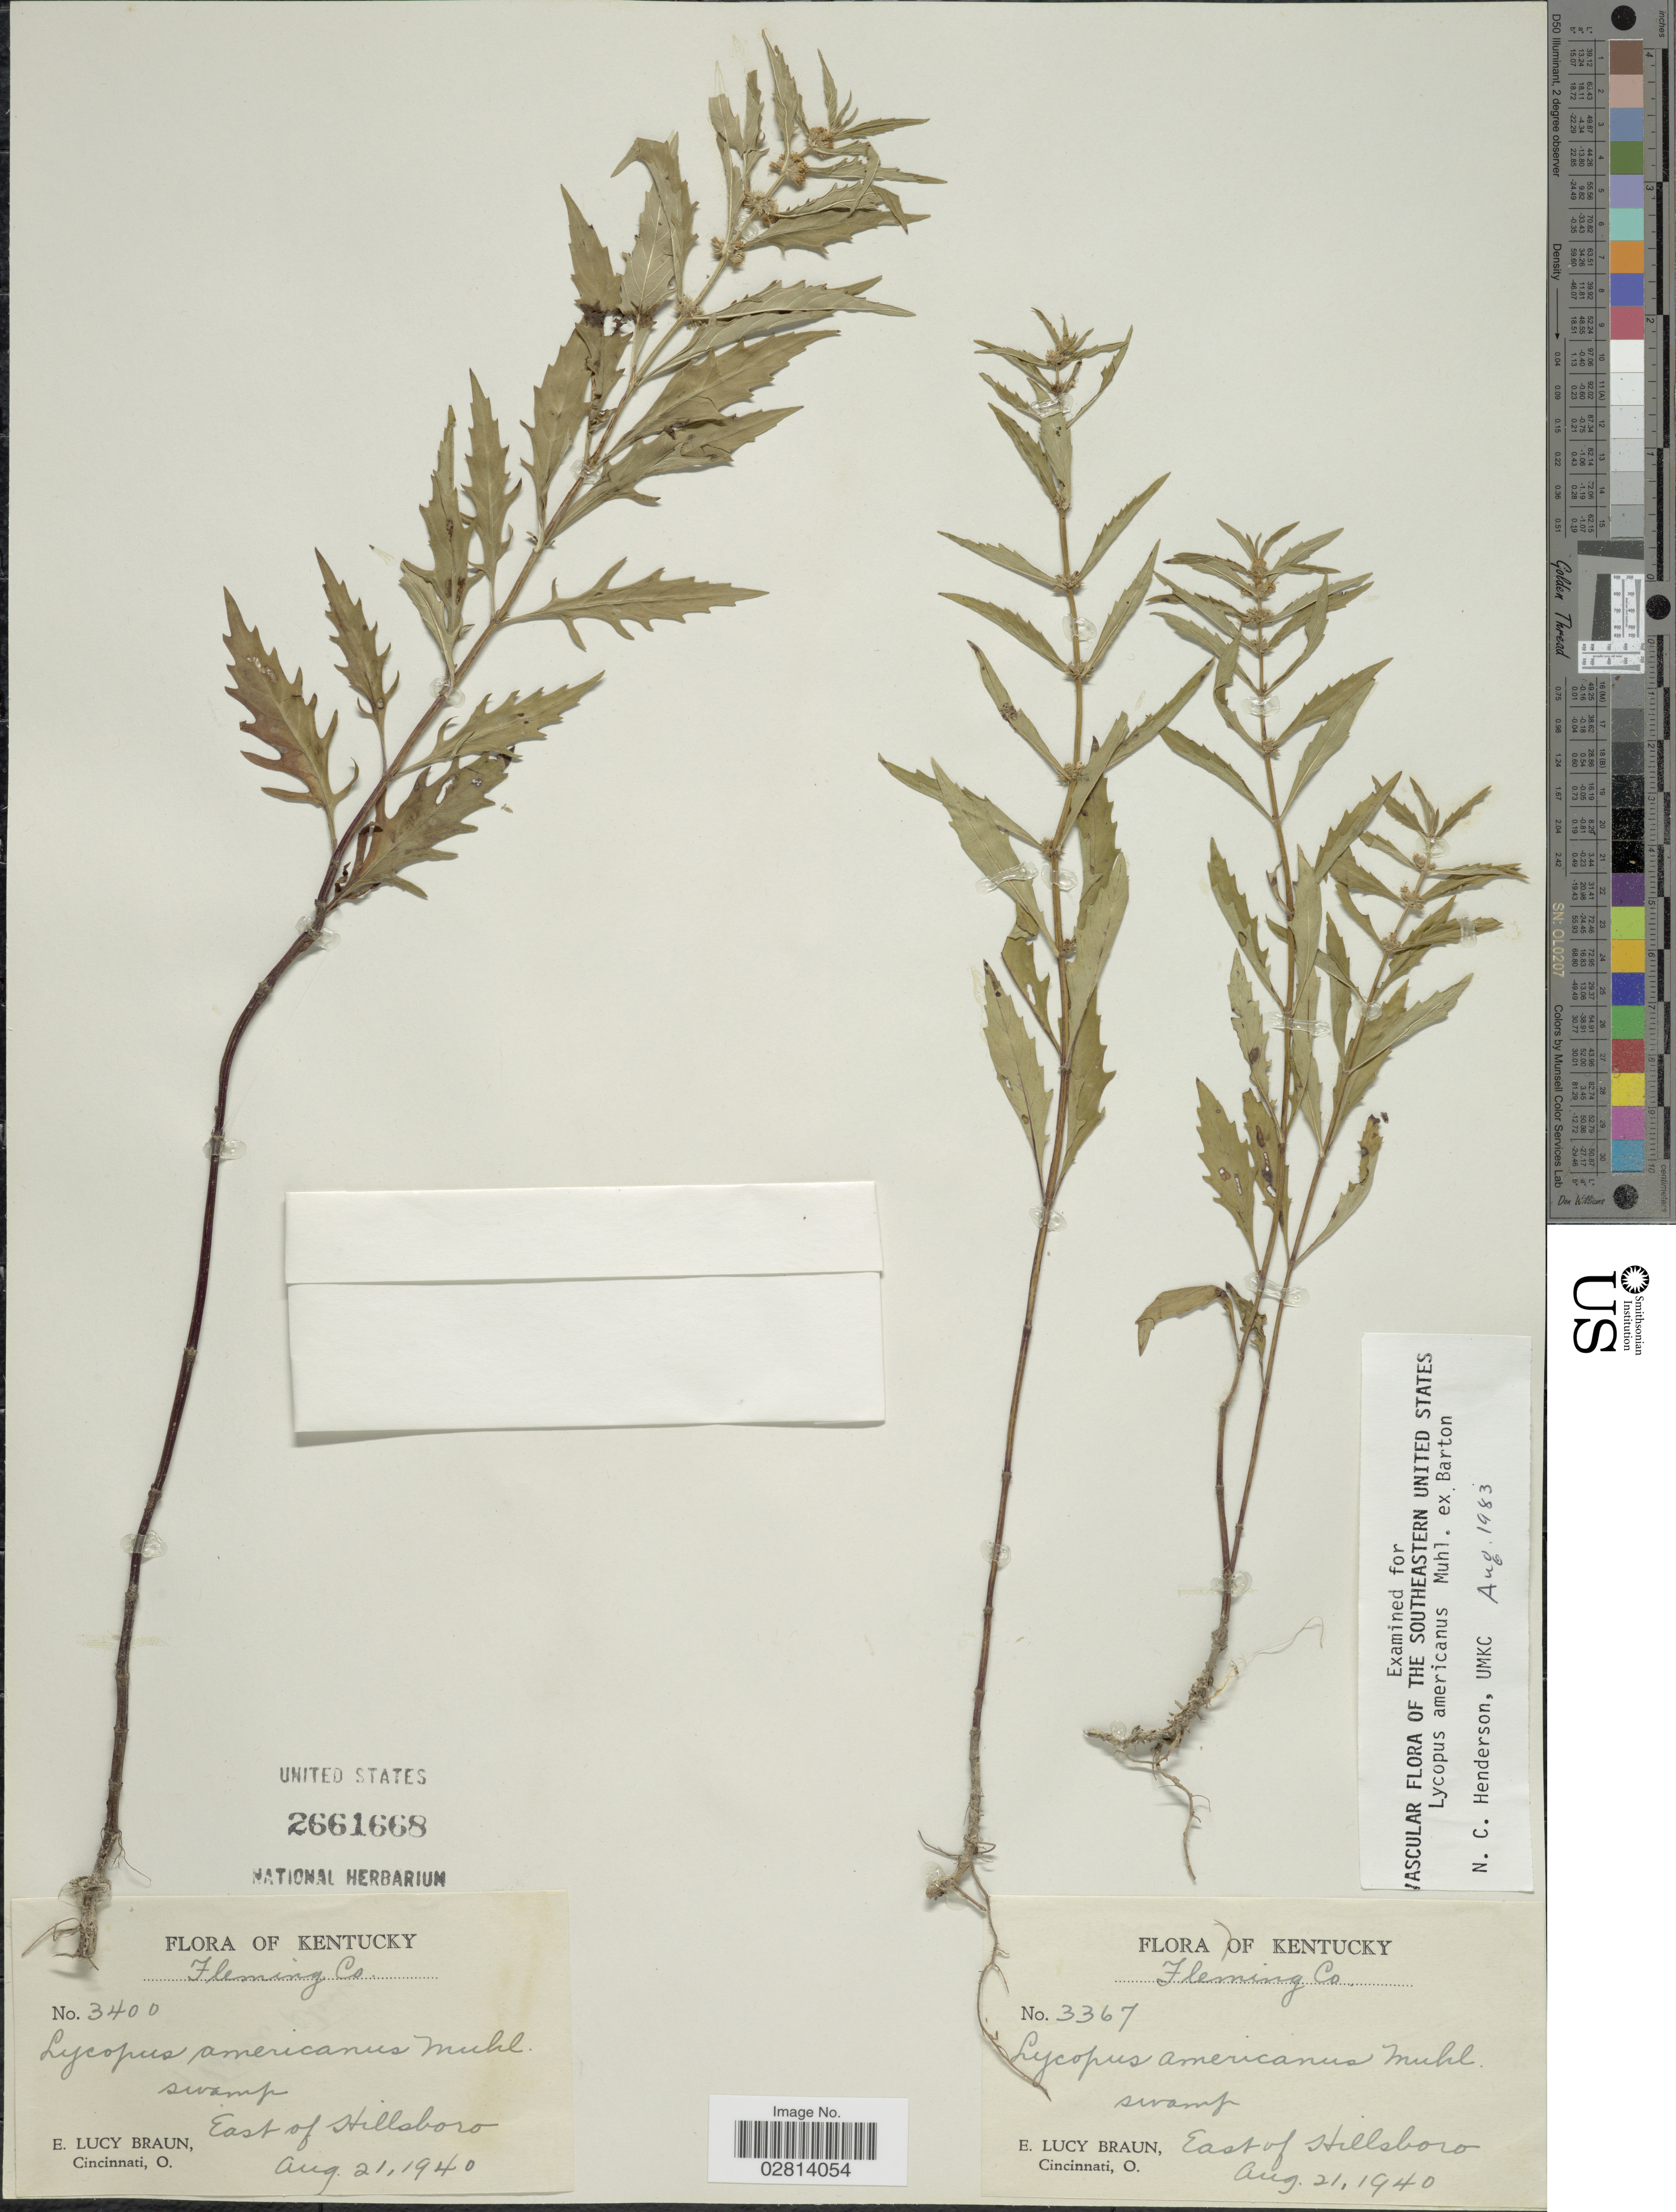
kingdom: Plantae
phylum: Tracheophyta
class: Magnoliopsida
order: Lamiales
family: Lamiaceae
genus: Lycopus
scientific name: Lycopus americanus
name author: Muhl. ex W.P.C. Barton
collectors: E. L. Braun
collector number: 3400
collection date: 1940-08-21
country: United States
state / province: Kentucky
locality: Fleming Co., East of Hillsboro.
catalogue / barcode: US 2661668